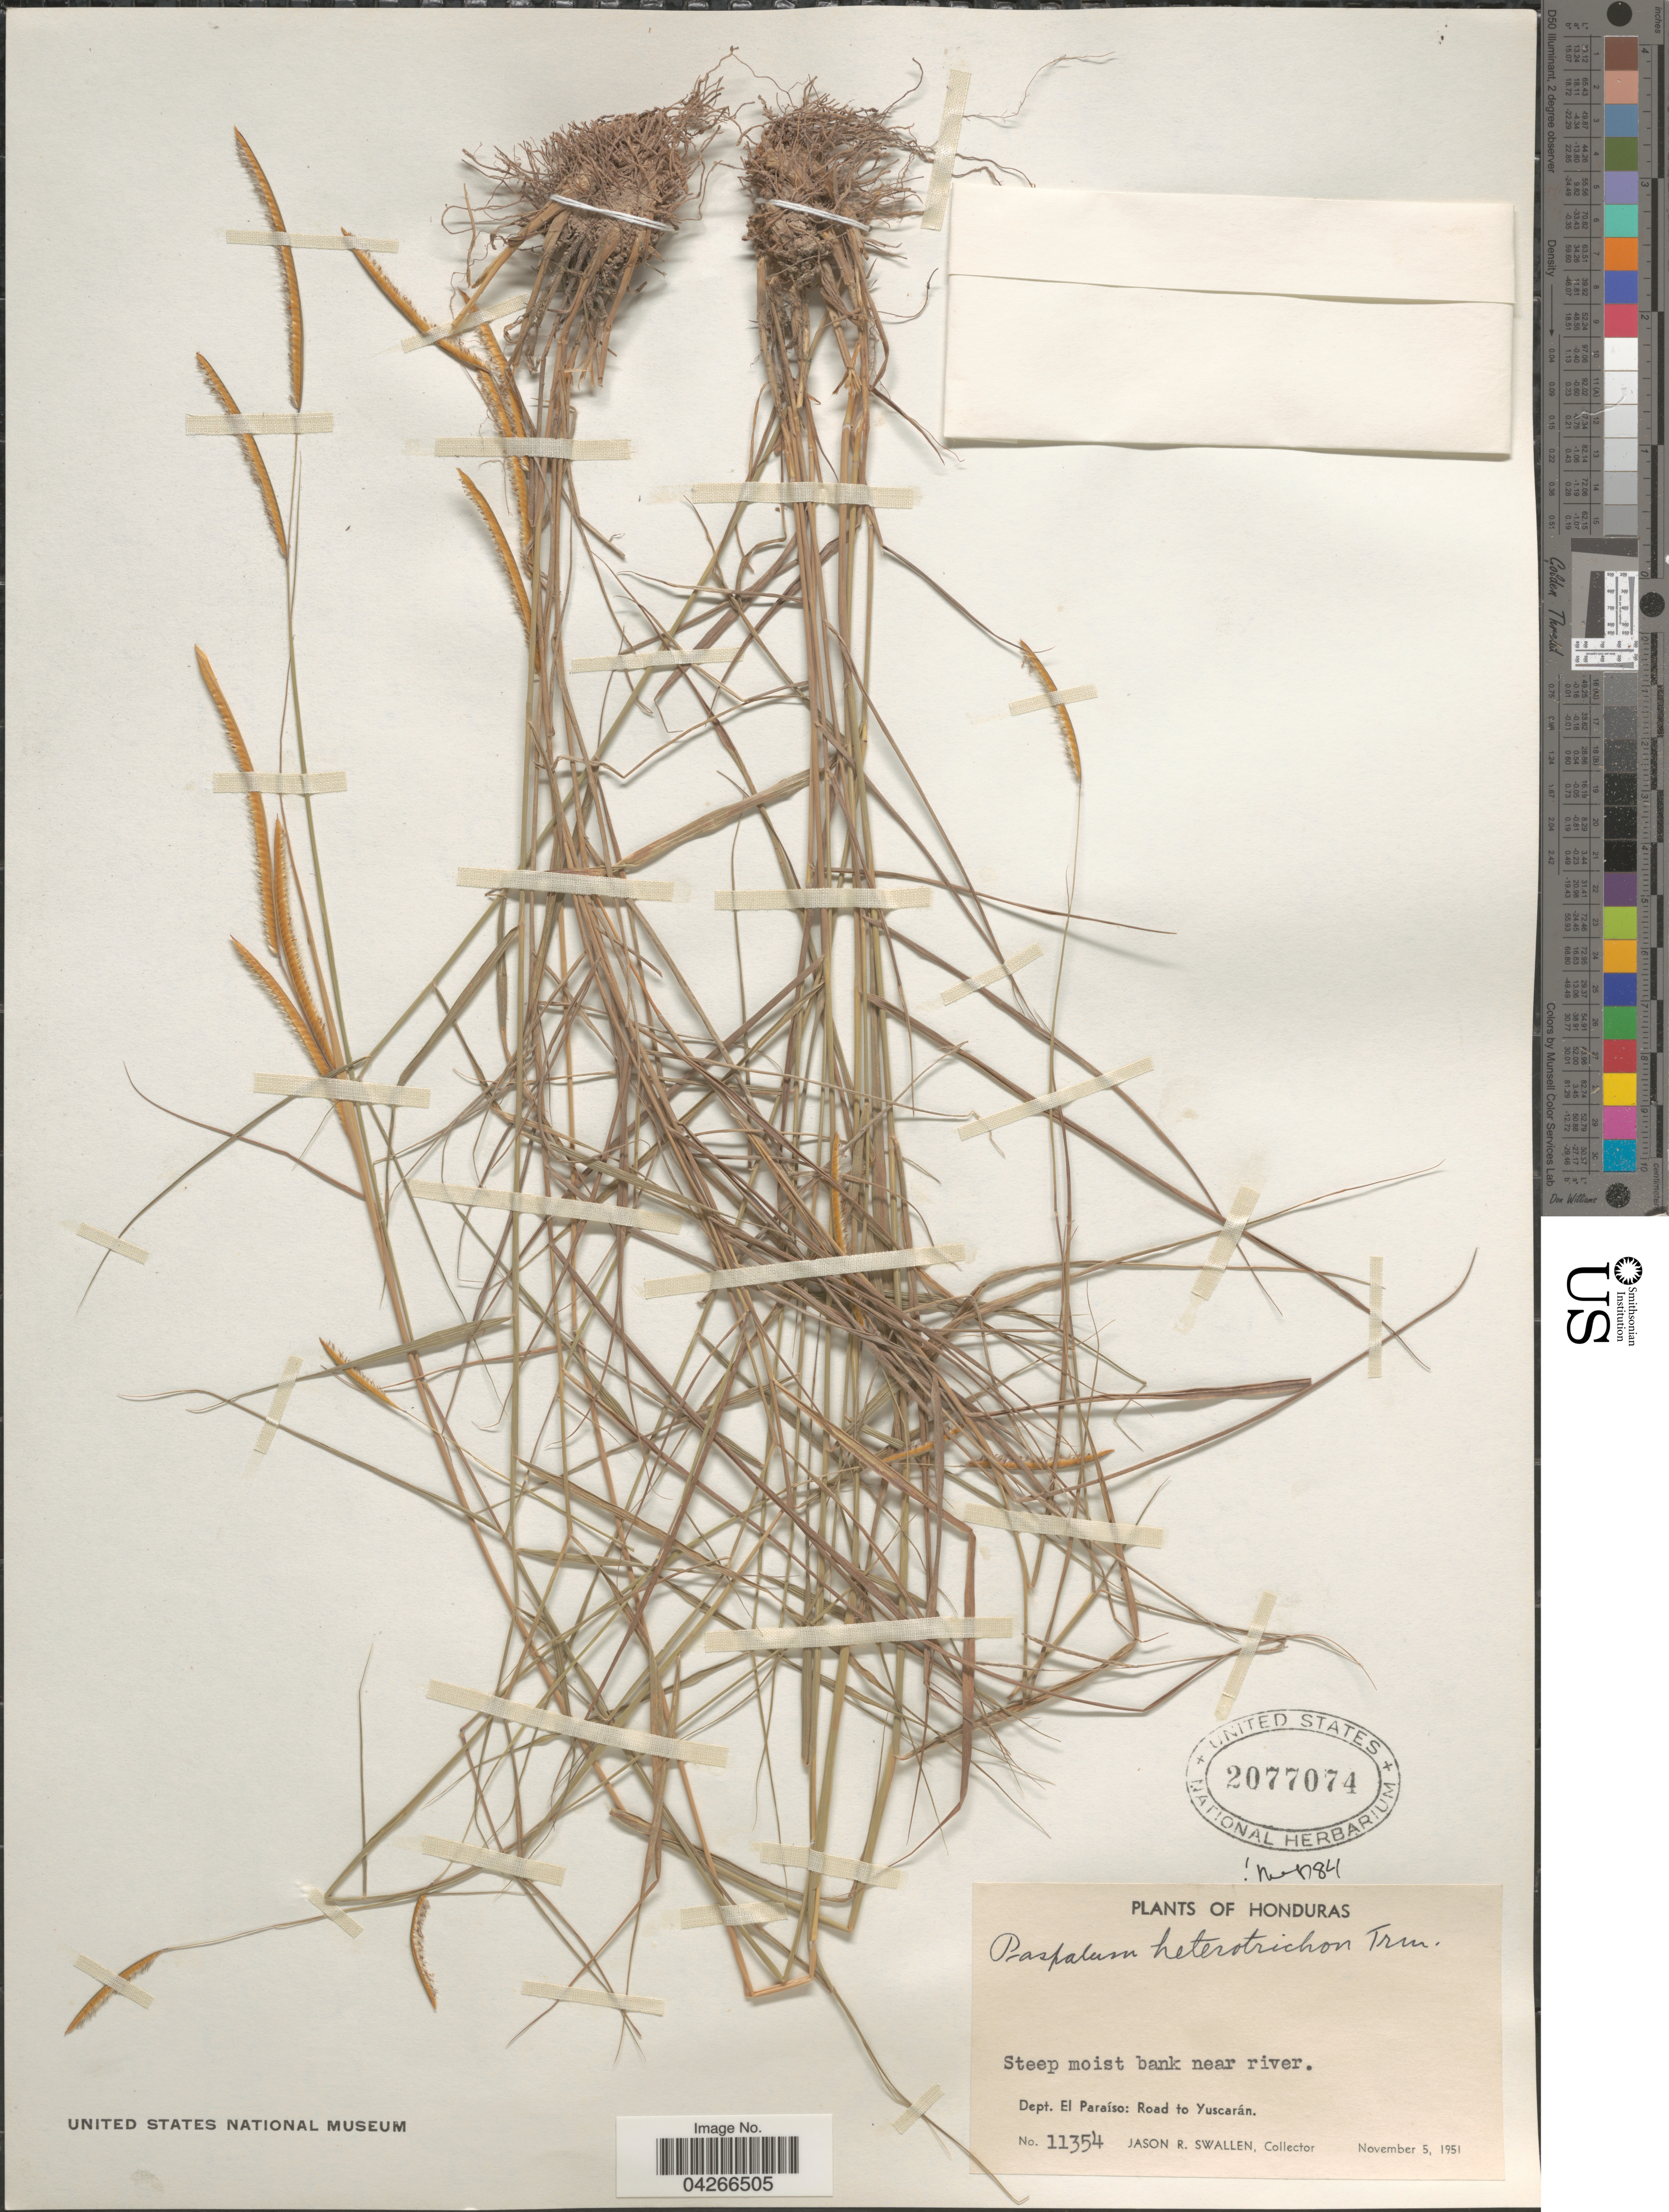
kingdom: Plantae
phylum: Tracheophyta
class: Liliopsida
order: Poales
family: Poaceae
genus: Paspalum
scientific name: Paspalum heterotrichon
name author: Trin.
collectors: J. R. Swallen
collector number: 11354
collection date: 1951-11-05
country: Honduras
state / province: El Paraiso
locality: Steep moist bank near river. Dept. El Paraíso: Road to Yuscarán.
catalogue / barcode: US 2077074